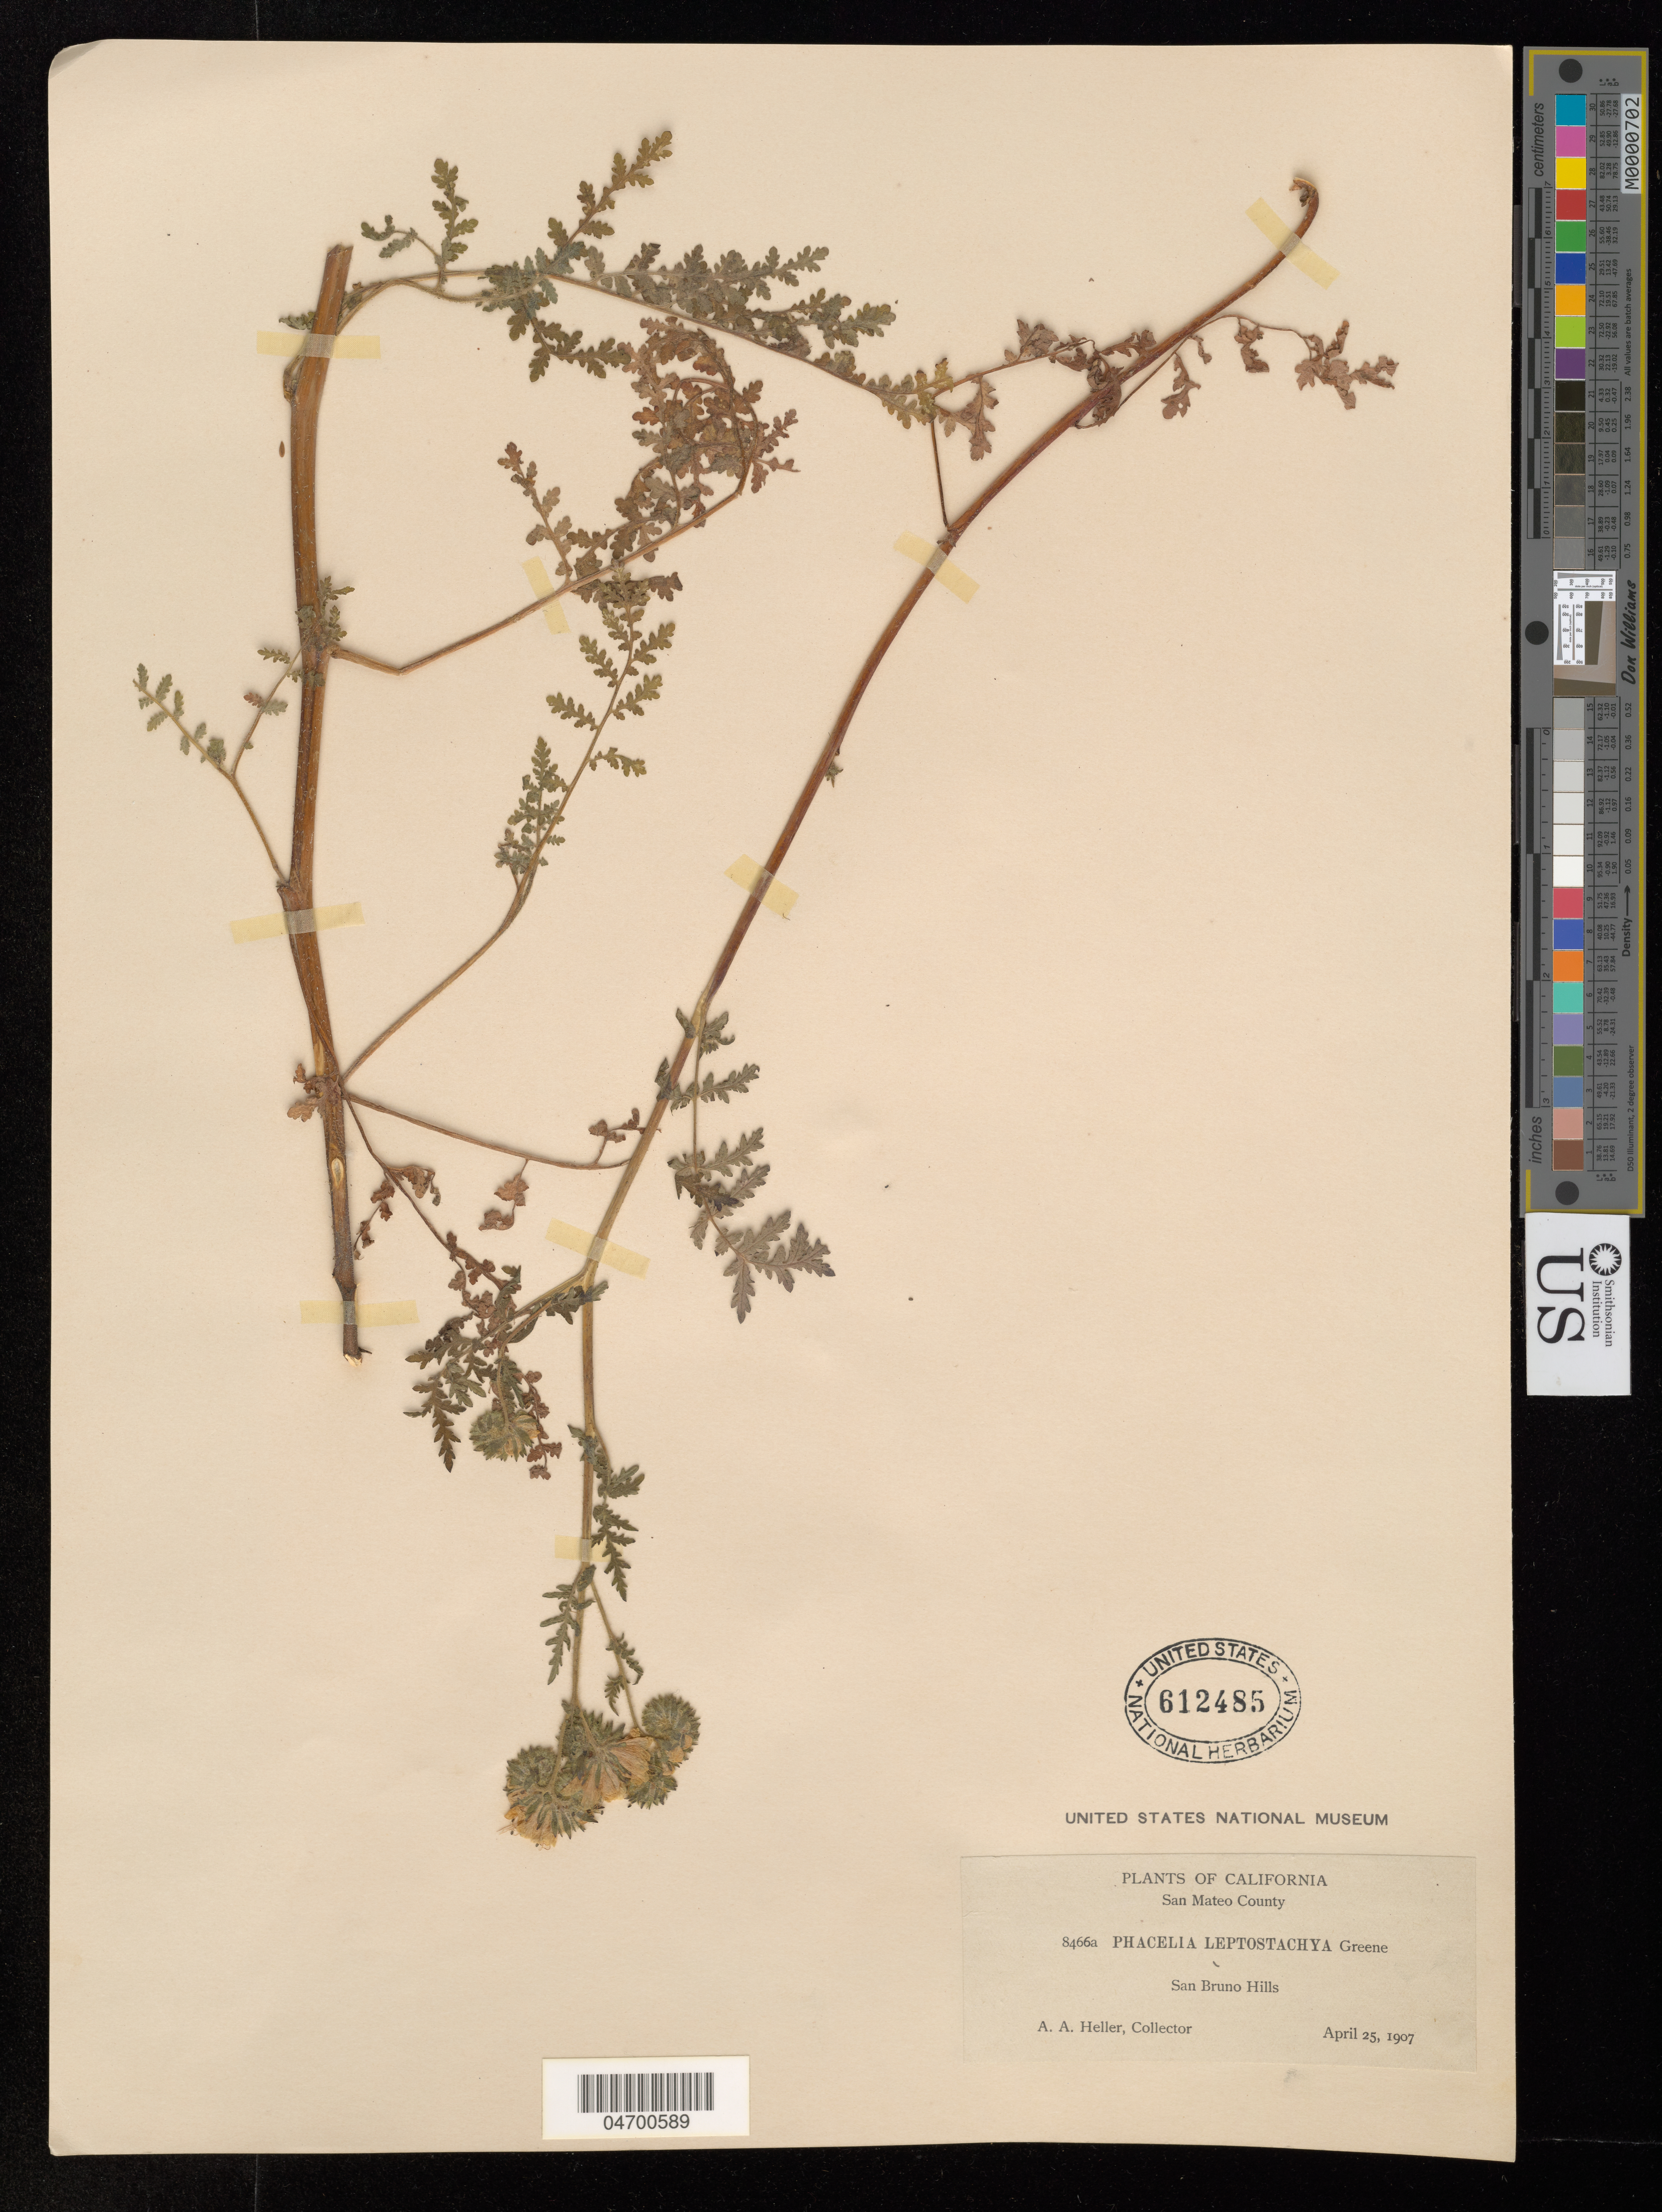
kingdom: Plantae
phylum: Tracheophyta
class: Magnoliopsida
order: Boraginales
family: Hydrophyllaceae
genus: Phacelia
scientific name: Phacelia leptostachya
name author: Greene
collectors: A. A. Heller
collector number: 8466a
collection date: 1907-04-25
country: United States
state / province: California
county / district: San Mateo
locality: San Mateo County. San Bruno Hills.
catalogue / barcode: US 612485